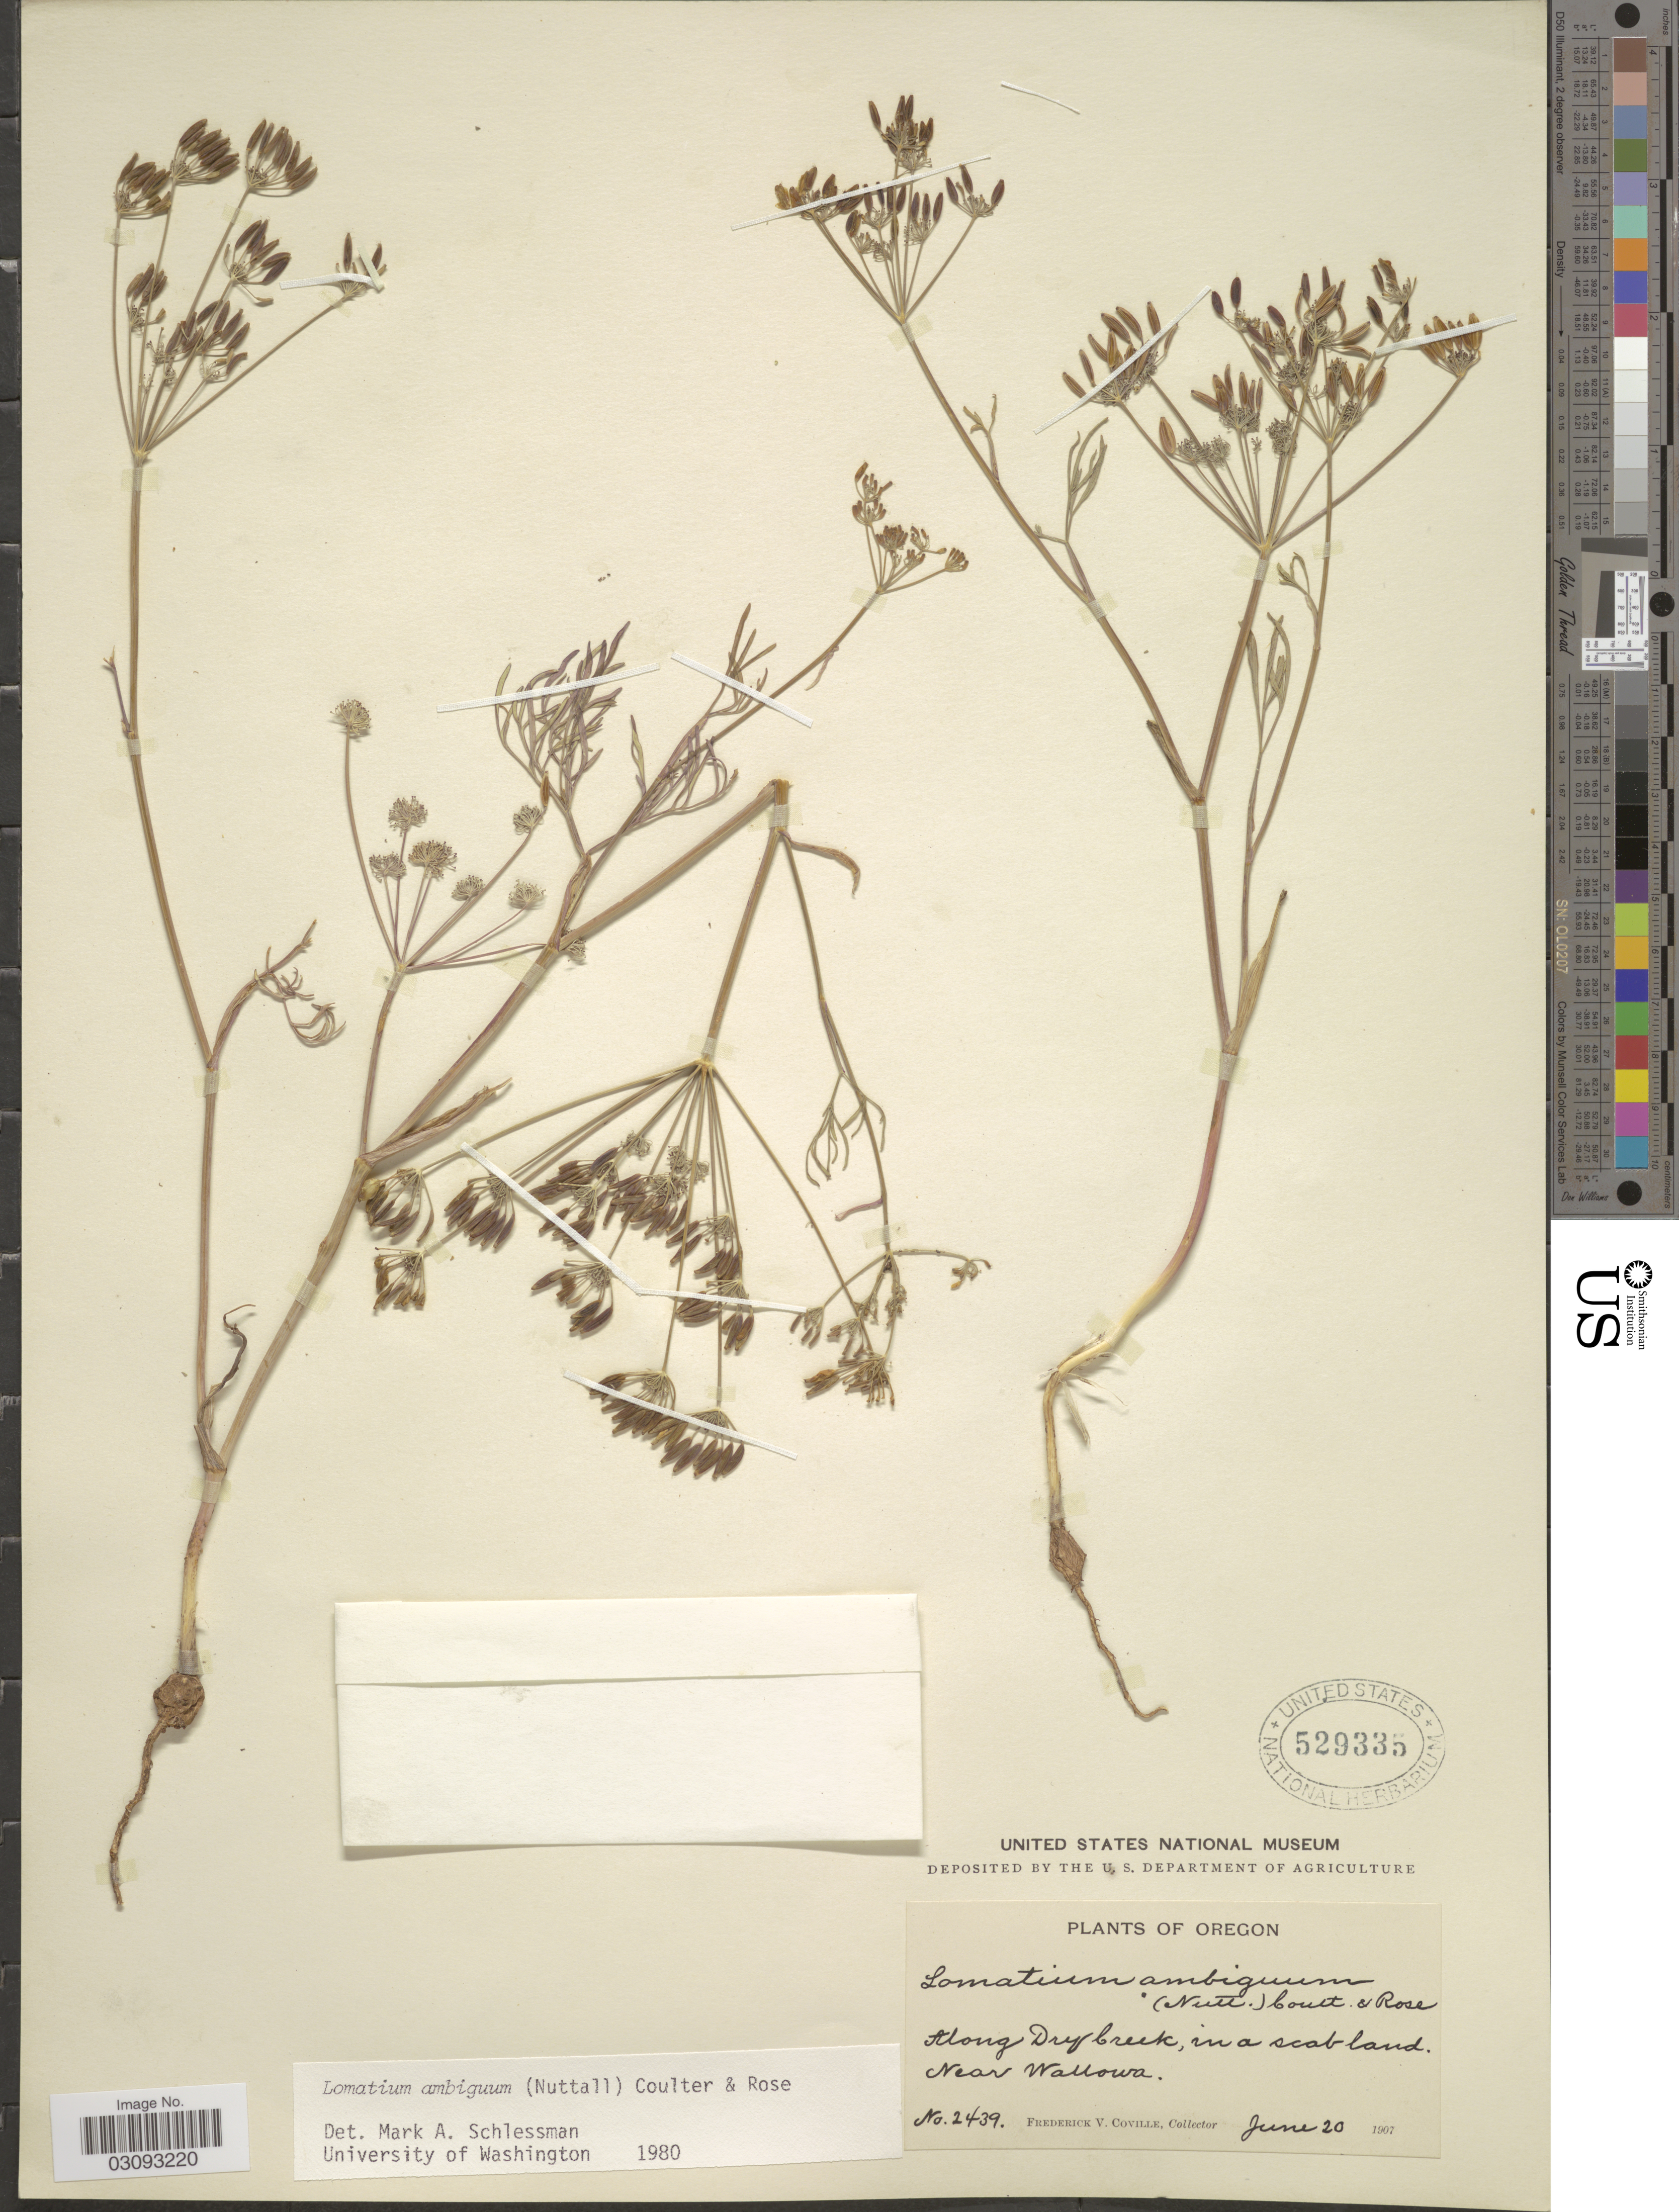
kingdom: Plantae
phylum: Tracheophyta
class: Magnoliopsida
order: Apiales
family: Apiaceae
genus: Lomatium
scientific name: Lomatium ambiguum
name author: (Nutt.) Coult. & Rose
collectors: F. V. Coville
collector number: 2439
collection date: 1907-06-20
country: United States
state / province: Oregon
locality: Along Dry Creek, in a scab land. Near Wallowa.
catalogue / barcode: US 529335